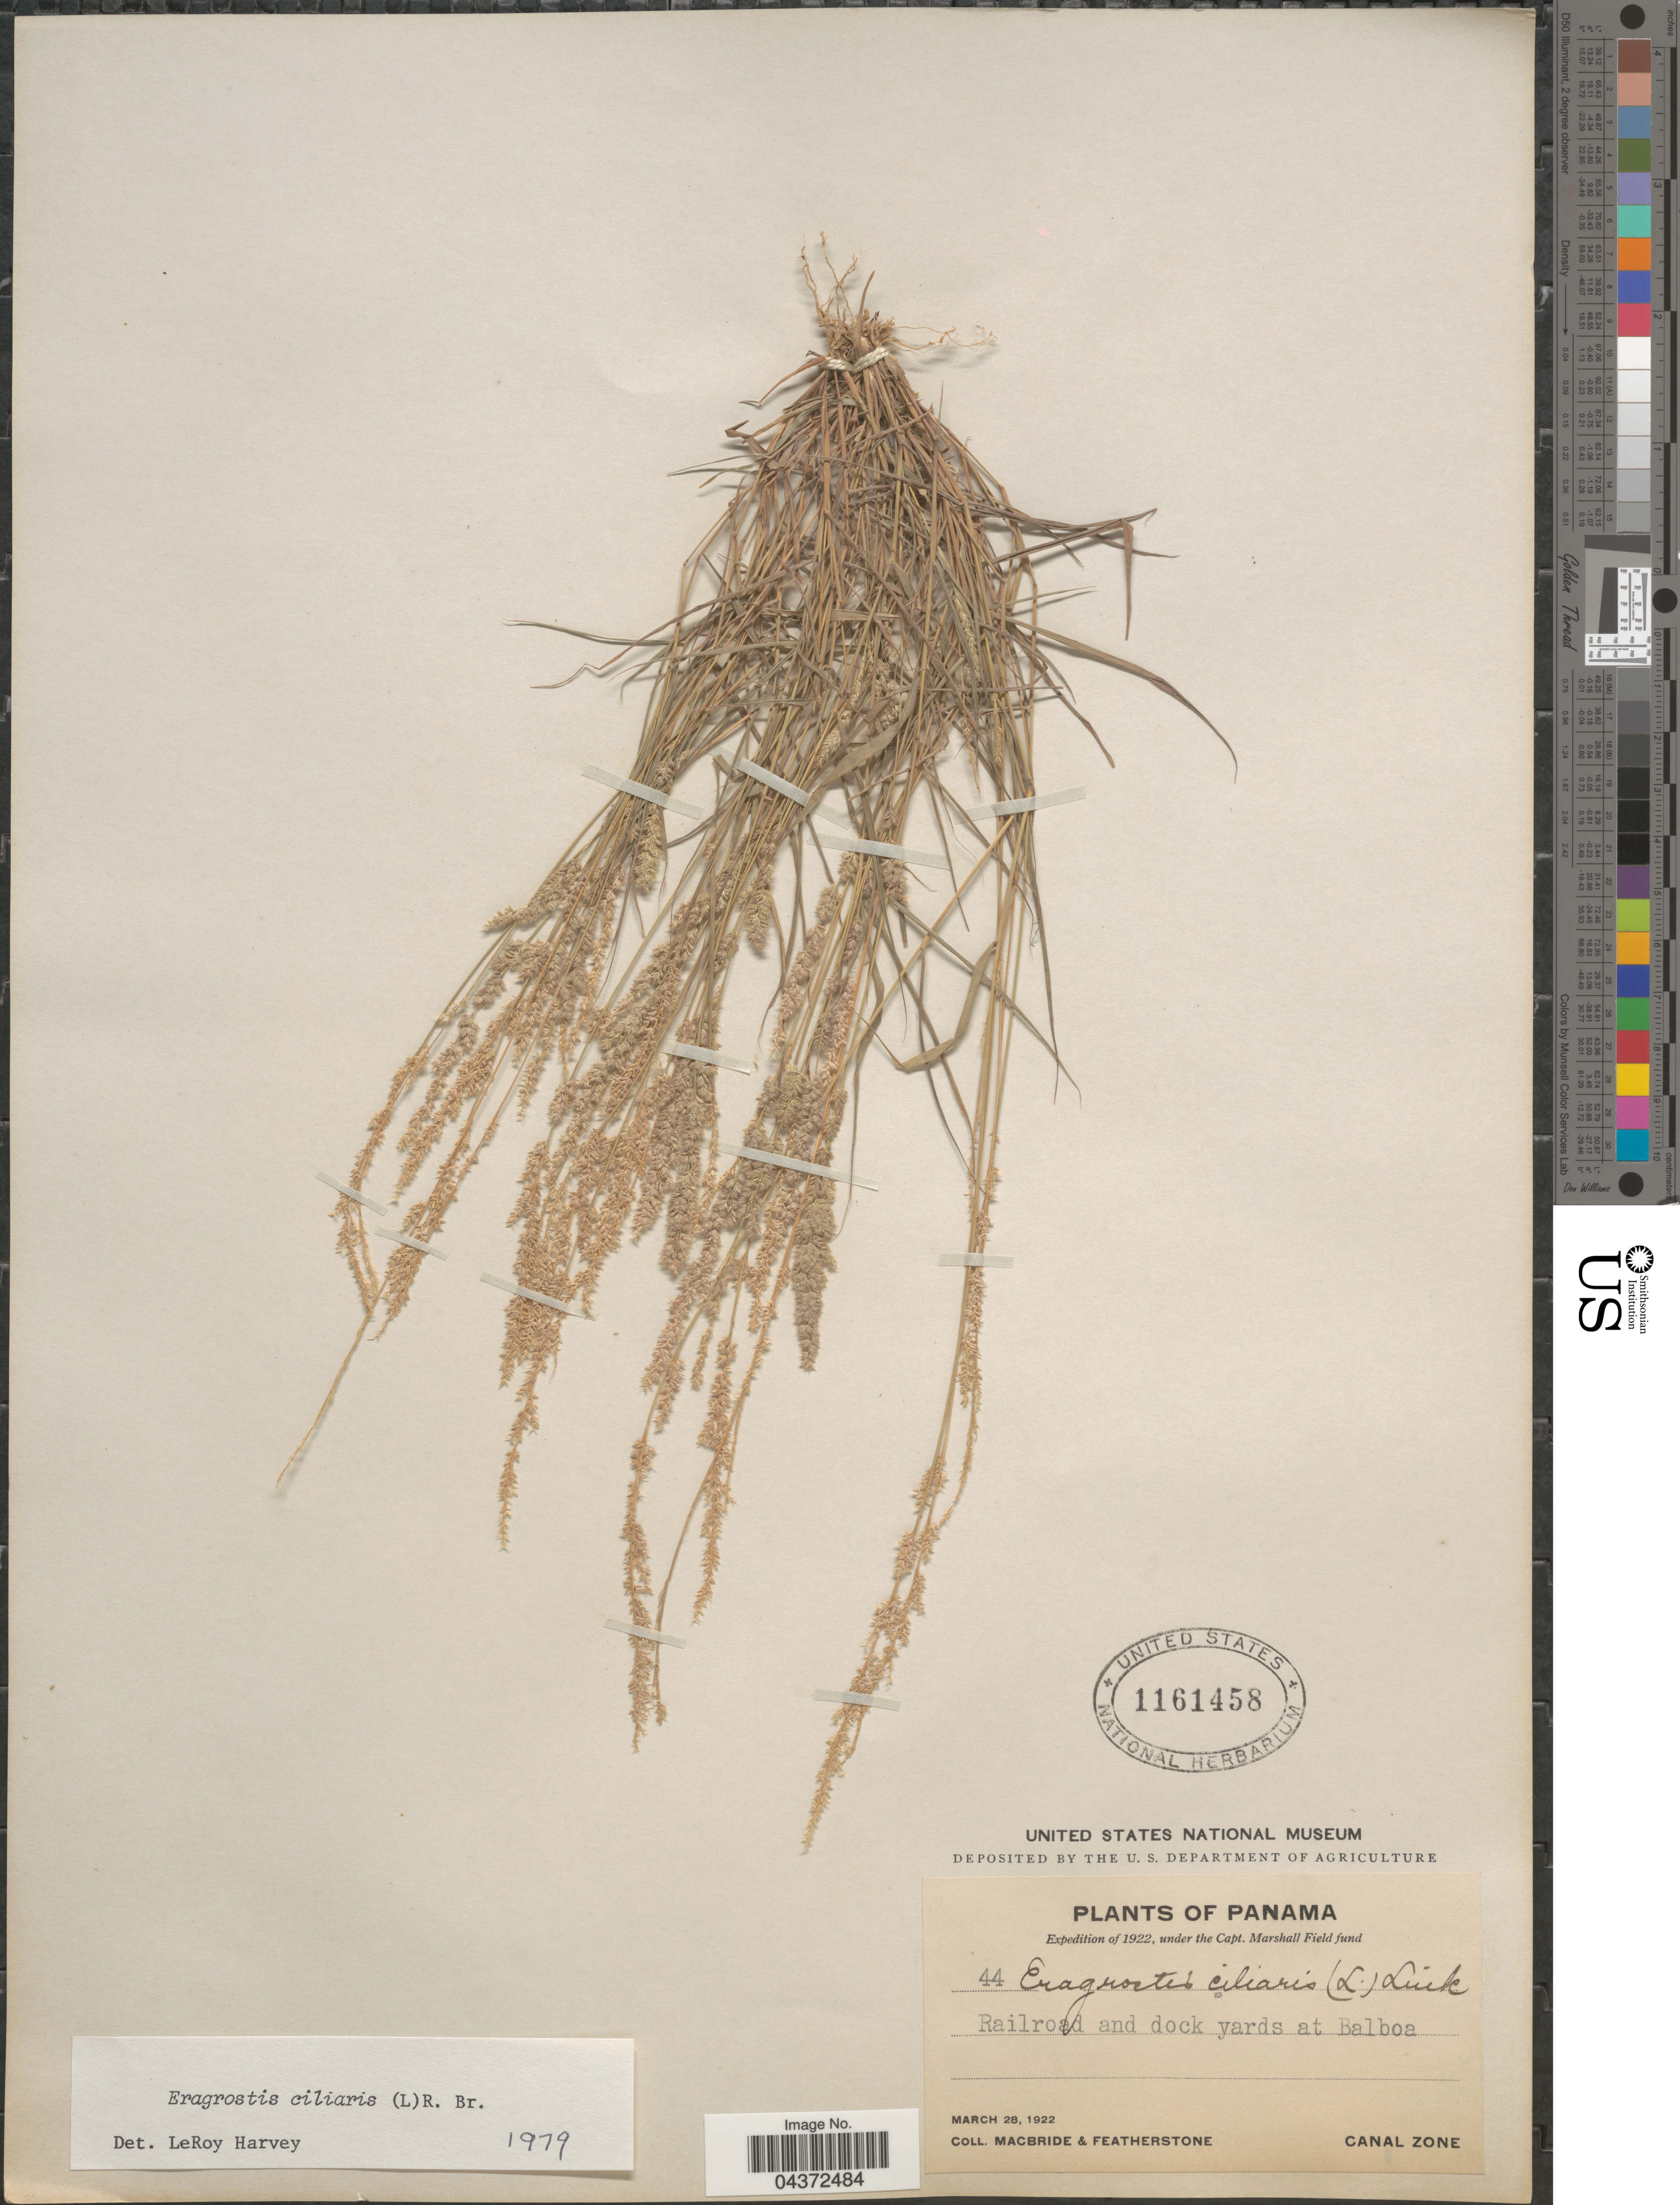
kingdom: Plantae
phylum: Tracheophyta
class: Liliopsida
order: Poales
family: Poaceae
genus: Eragrostis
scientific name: Eragrostis ciliaris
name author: (L.) R. Br.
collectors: Macbride, -- & -. Featherstone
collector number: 44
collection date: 1922-03-28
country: Panama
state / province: Colón / Panamá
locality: Expedtion of 1922, under the Capt. Marshall Field fund. Railroad and dock yards at Balboa. Canal Zone.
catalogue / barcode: US 1161458